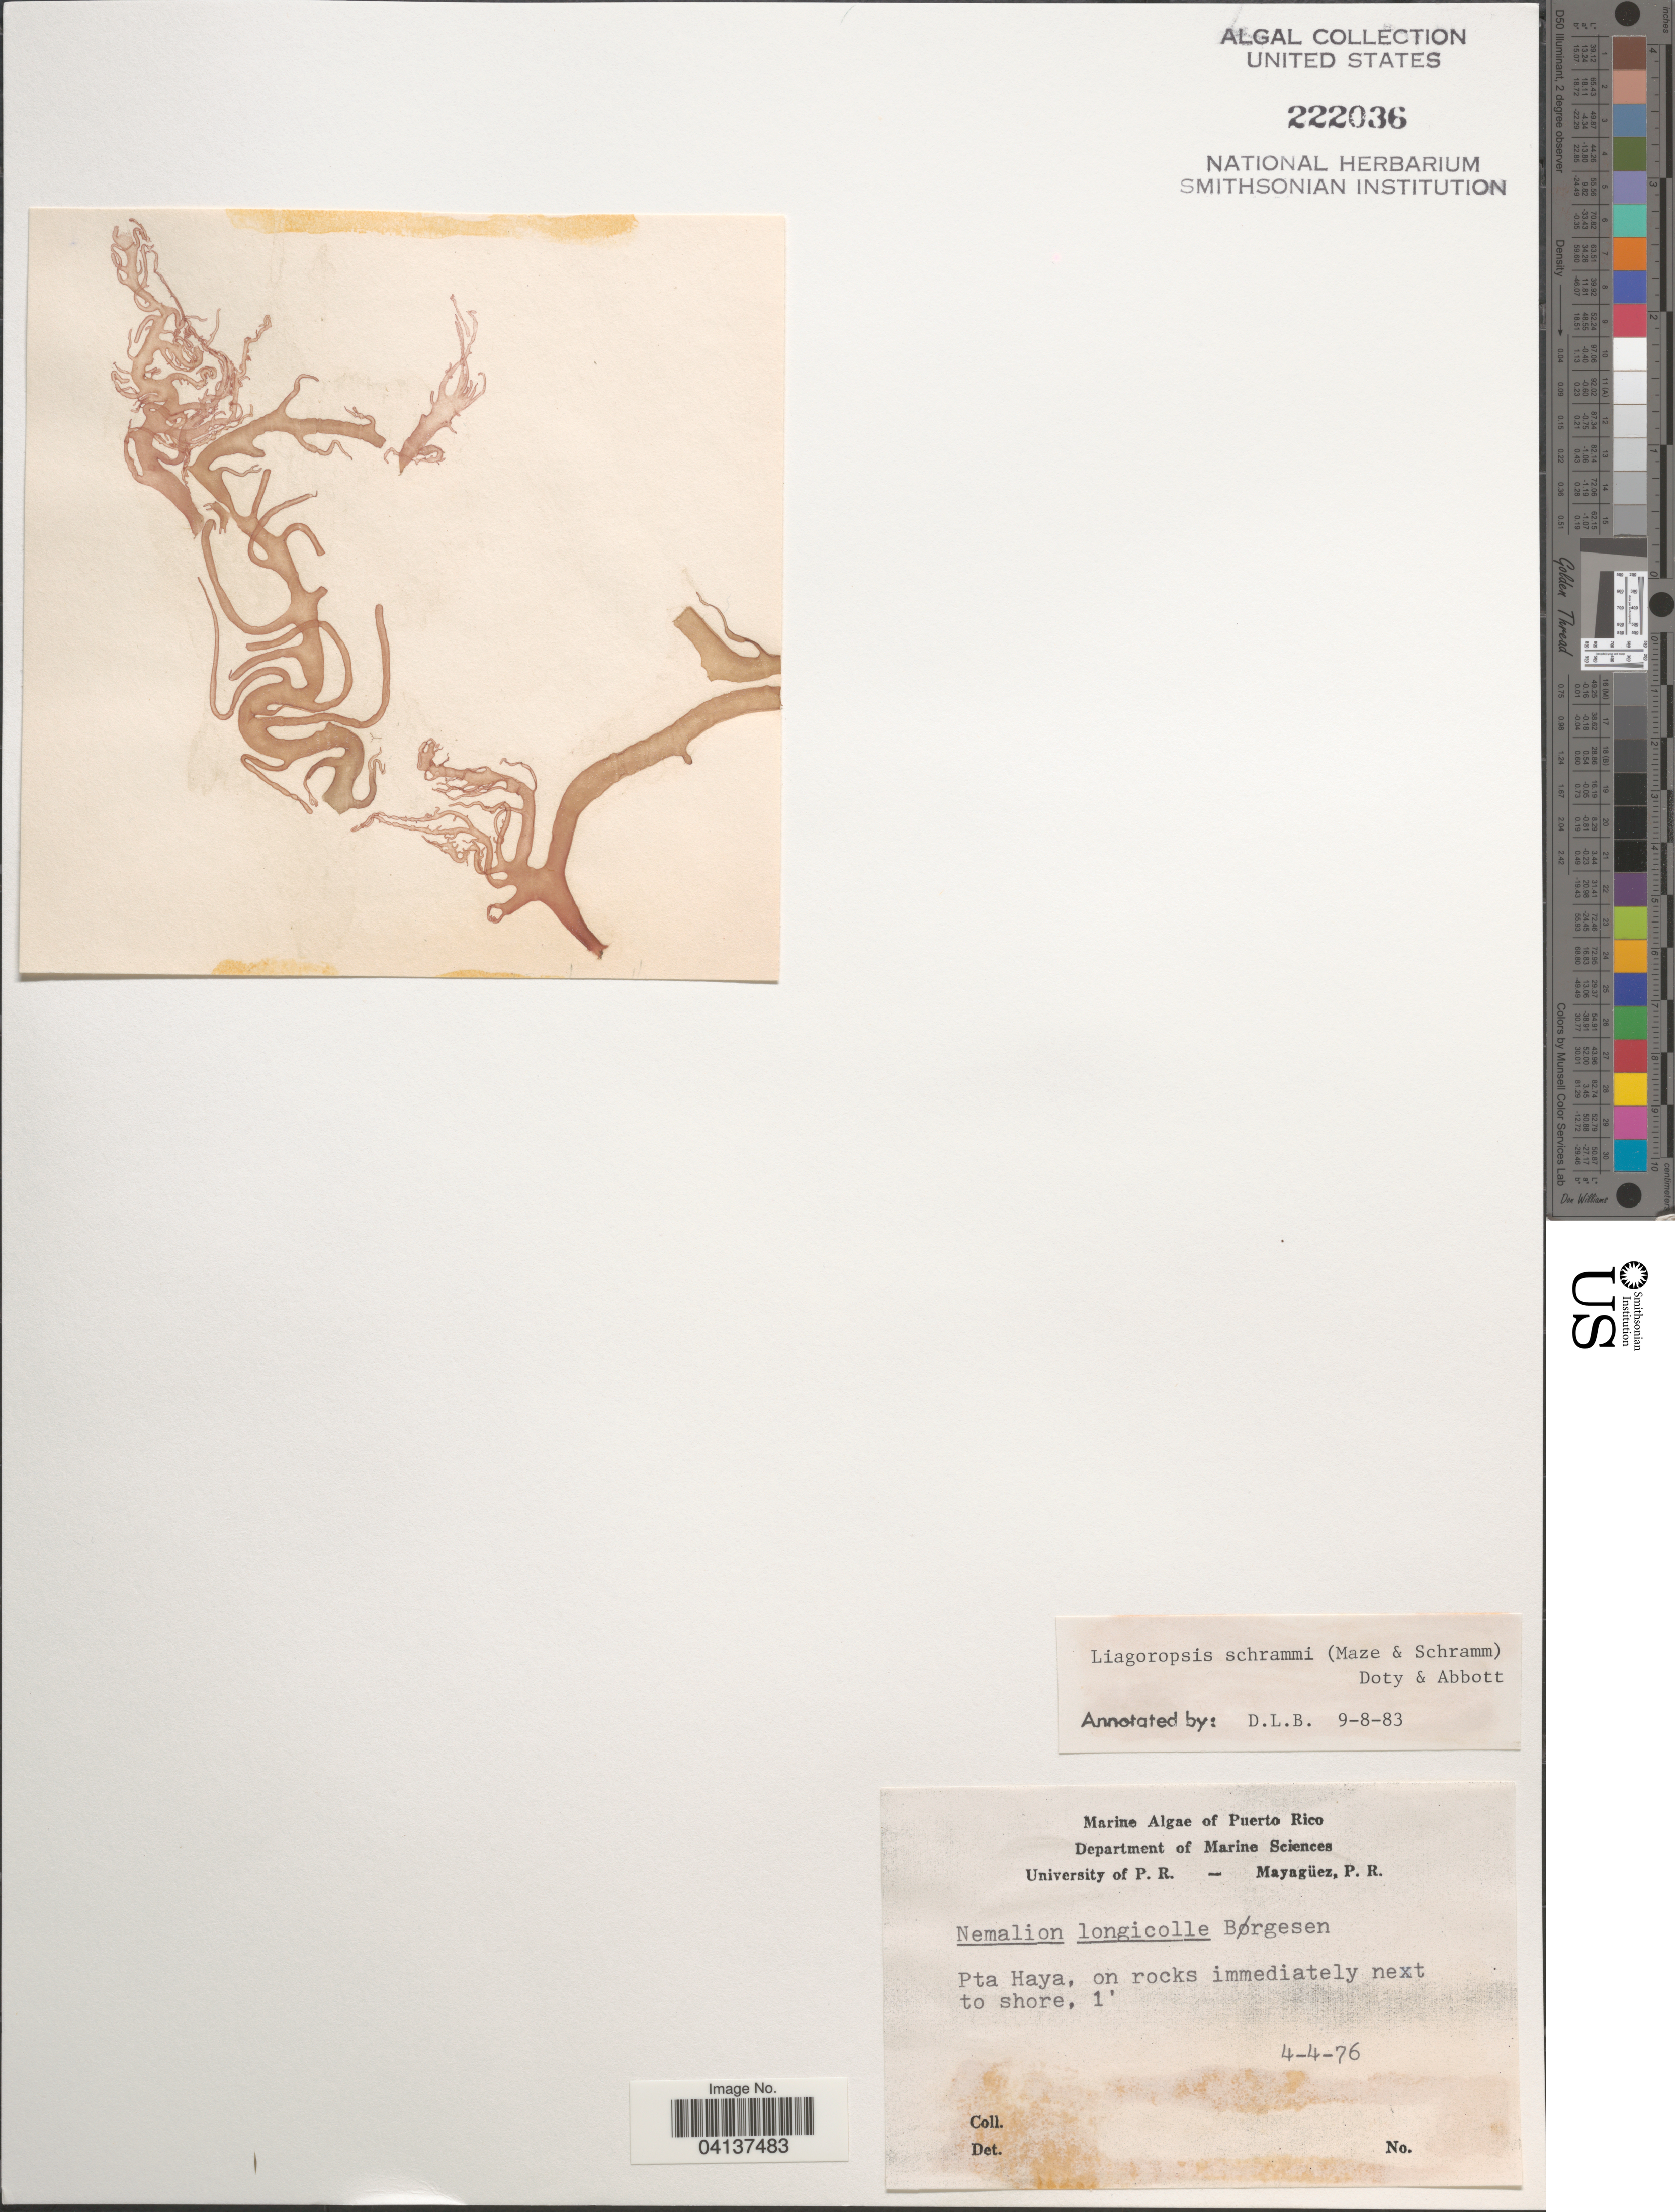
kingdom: Plantae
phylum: Rhodophyta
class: Florideophyceae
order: Nemaliales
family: Liagoraceae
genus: Liagoropsis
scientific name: Liagoropsis schrammii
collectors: University of Puerto Rico (Mayaguez)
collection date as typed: Transcribed d/m/y: 4/4/76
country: Puerto Rico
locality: Pta Haya, on rocks immediately next to shore.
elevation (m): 0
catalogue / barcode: US 222036